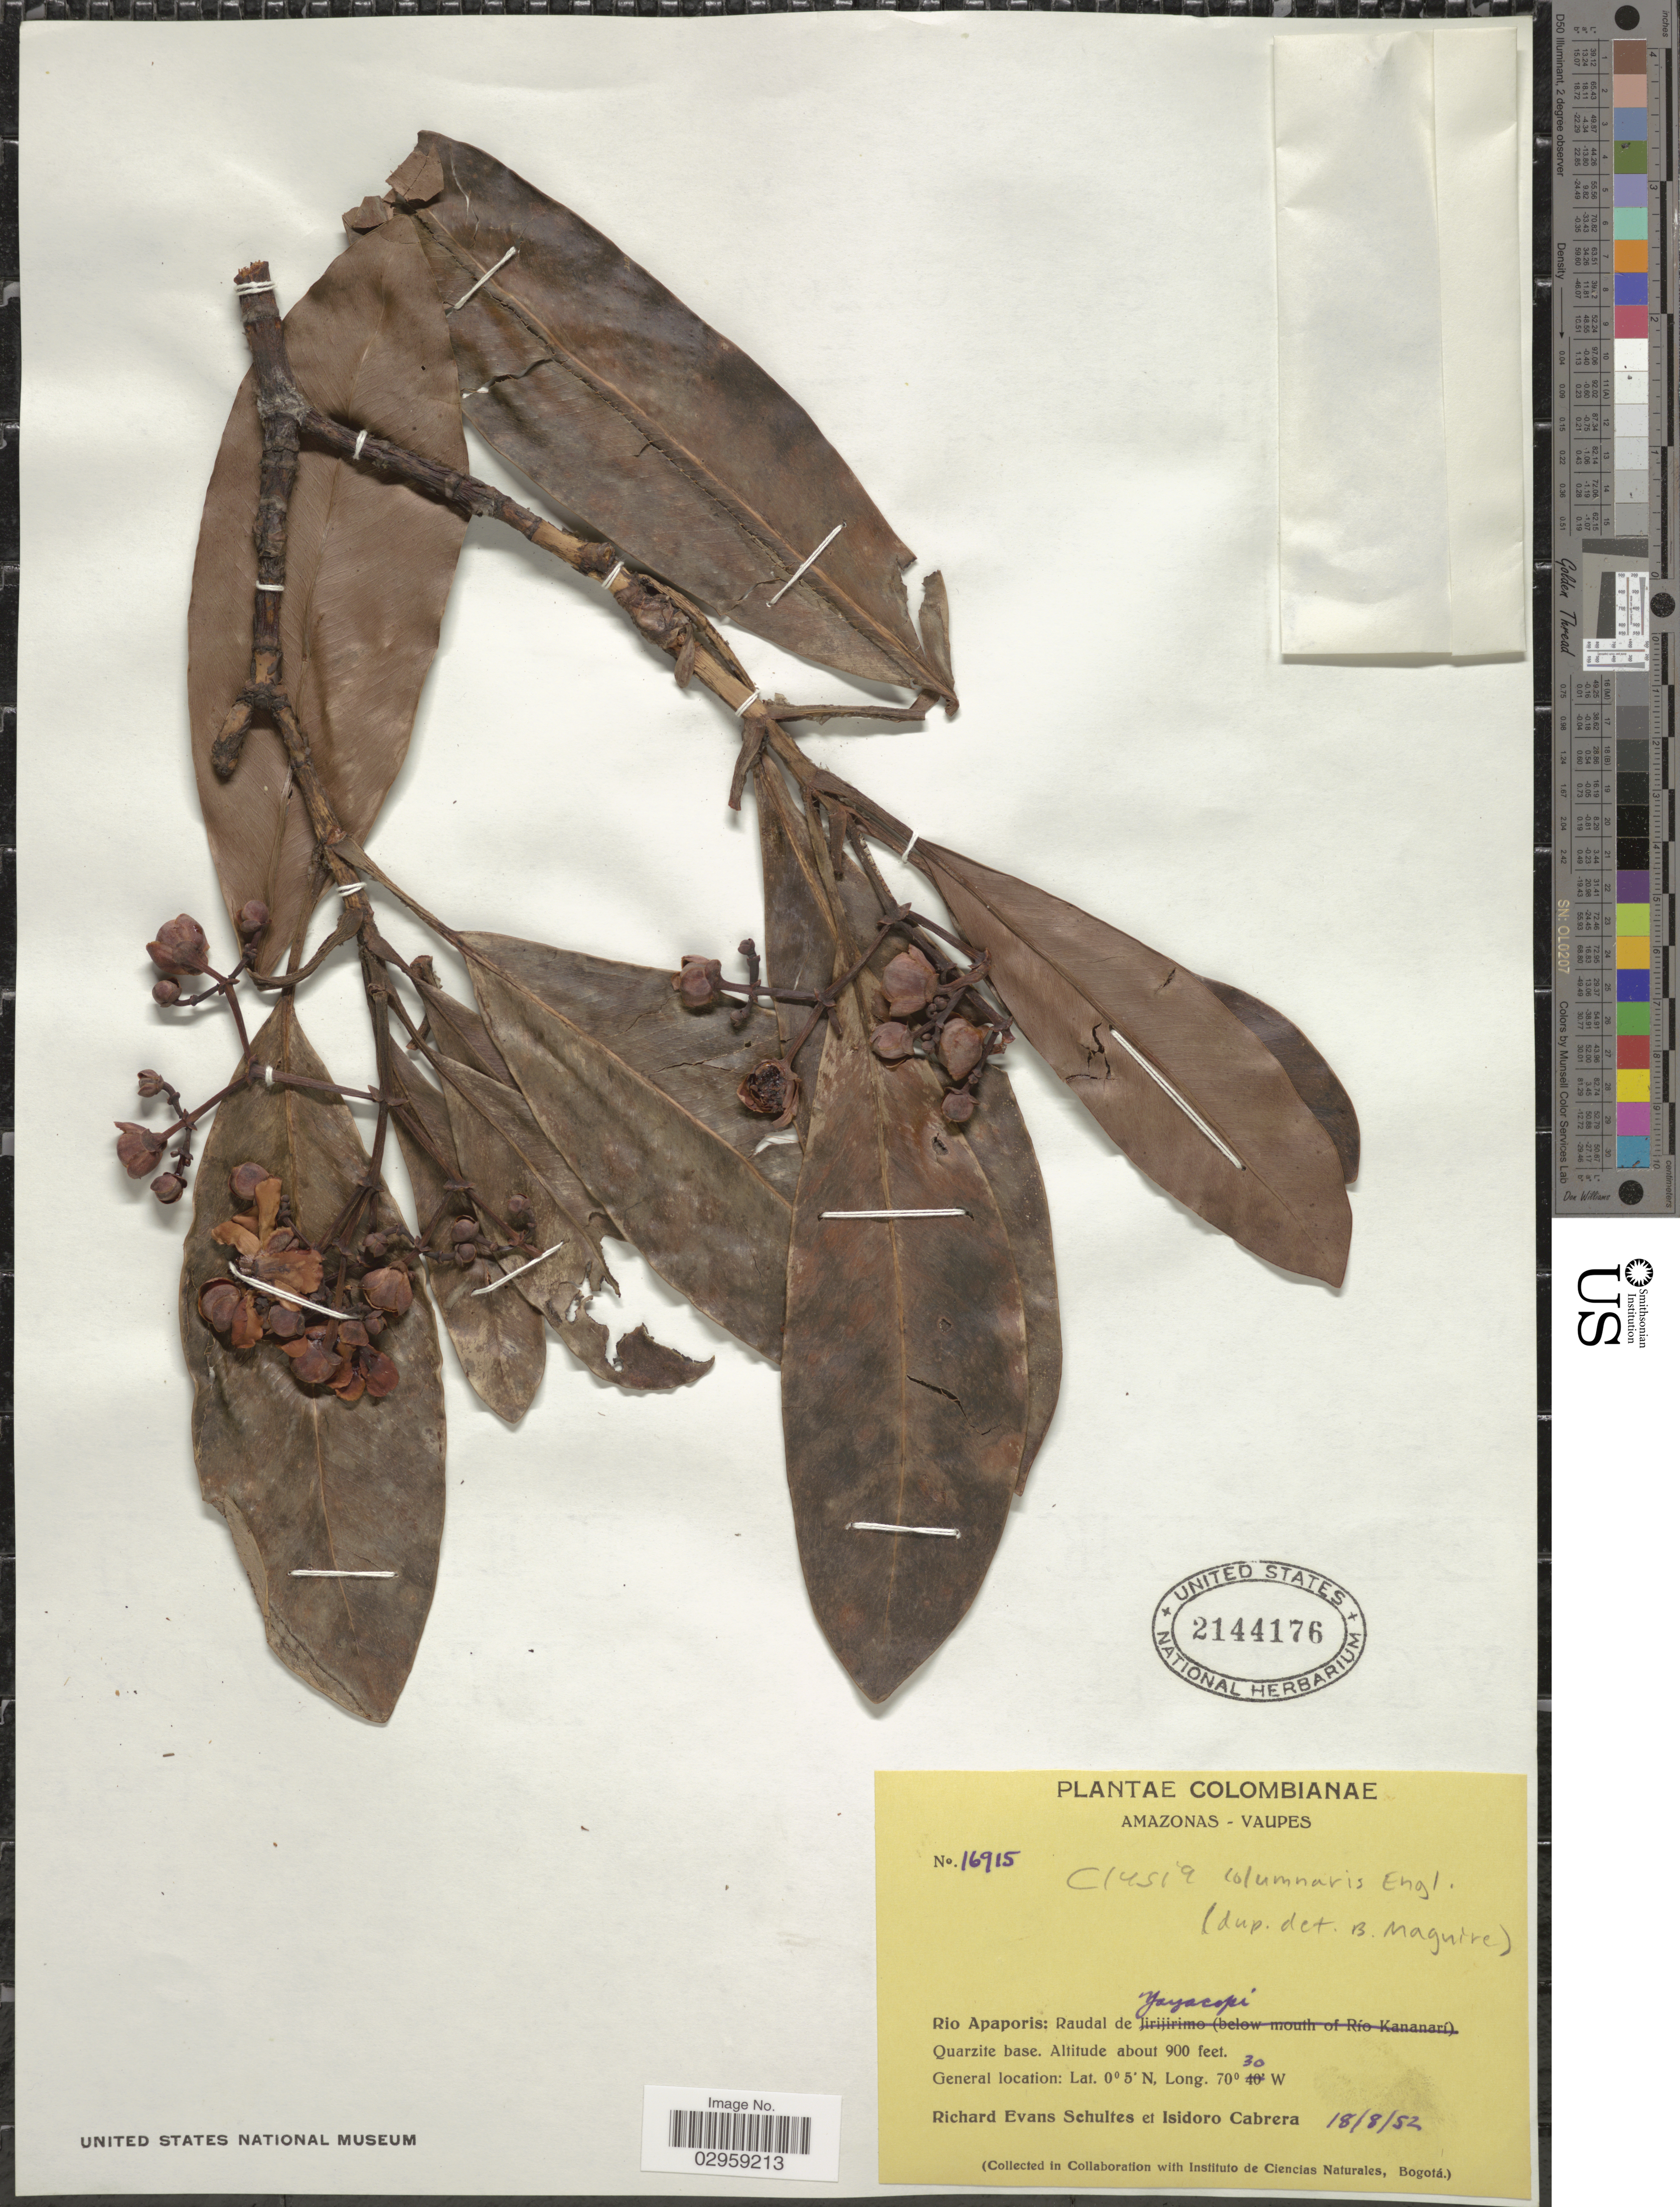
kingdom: Plantae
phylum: Tracheophyta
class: Magnoliopsida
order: Malpighiales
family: Clusiaceae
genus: Clusia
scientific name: Clusia columnaris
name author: Engl.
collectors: R. E. Schultes & I. Cabrera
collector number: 16915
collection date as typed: Transcribed d/m/y: 18/8/52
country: Colombia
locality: Amazonas-Vaupés. Río Apaporis, Raudal Yayacopi. Quarzite base.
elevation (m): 274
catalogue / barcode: US 2144176